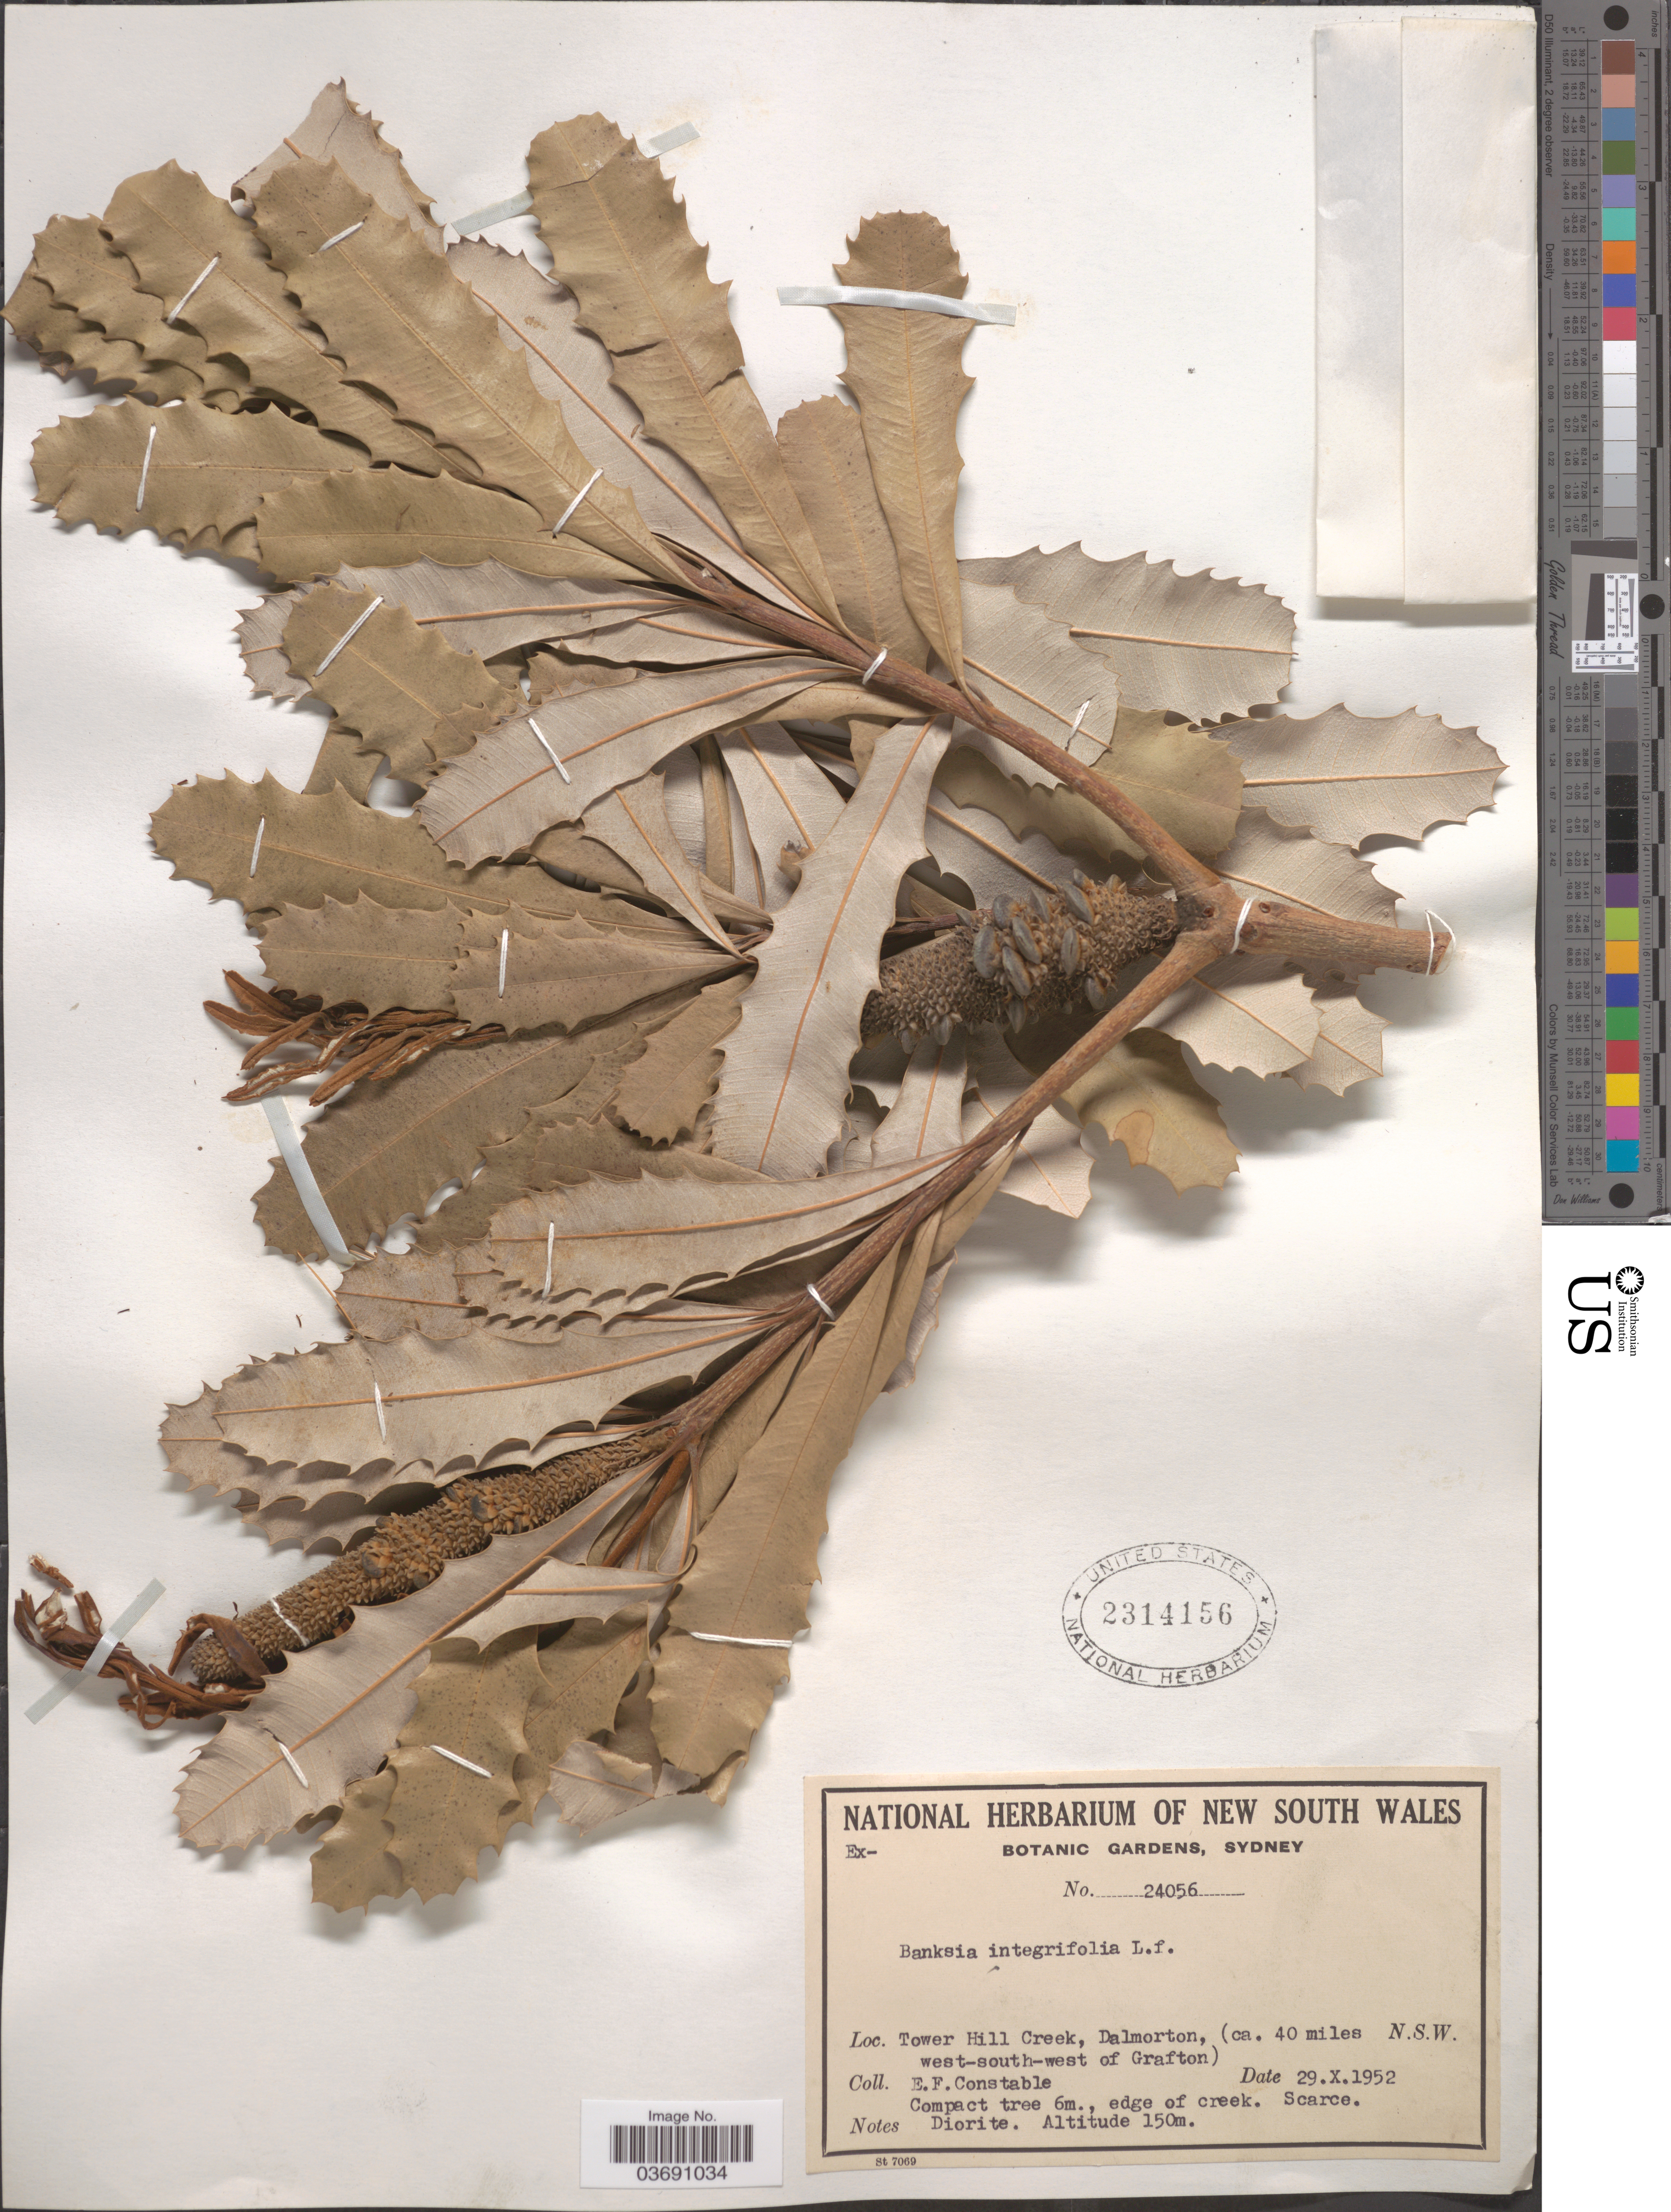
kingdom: Plantae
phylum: Tracheophyta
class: Magnoliopsida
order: Proteales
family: Proteaceae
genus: Banksia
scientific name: Banksia integrifolia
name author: L. f.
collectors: E. F. Constable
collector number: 24056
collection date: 1952-10-29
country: Australia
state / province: New South Wales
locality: Tower Hill Creek, Dalmorton, (ca. 40 miles west-south-west of Grafton).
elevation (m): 150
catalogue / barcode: US 2314156